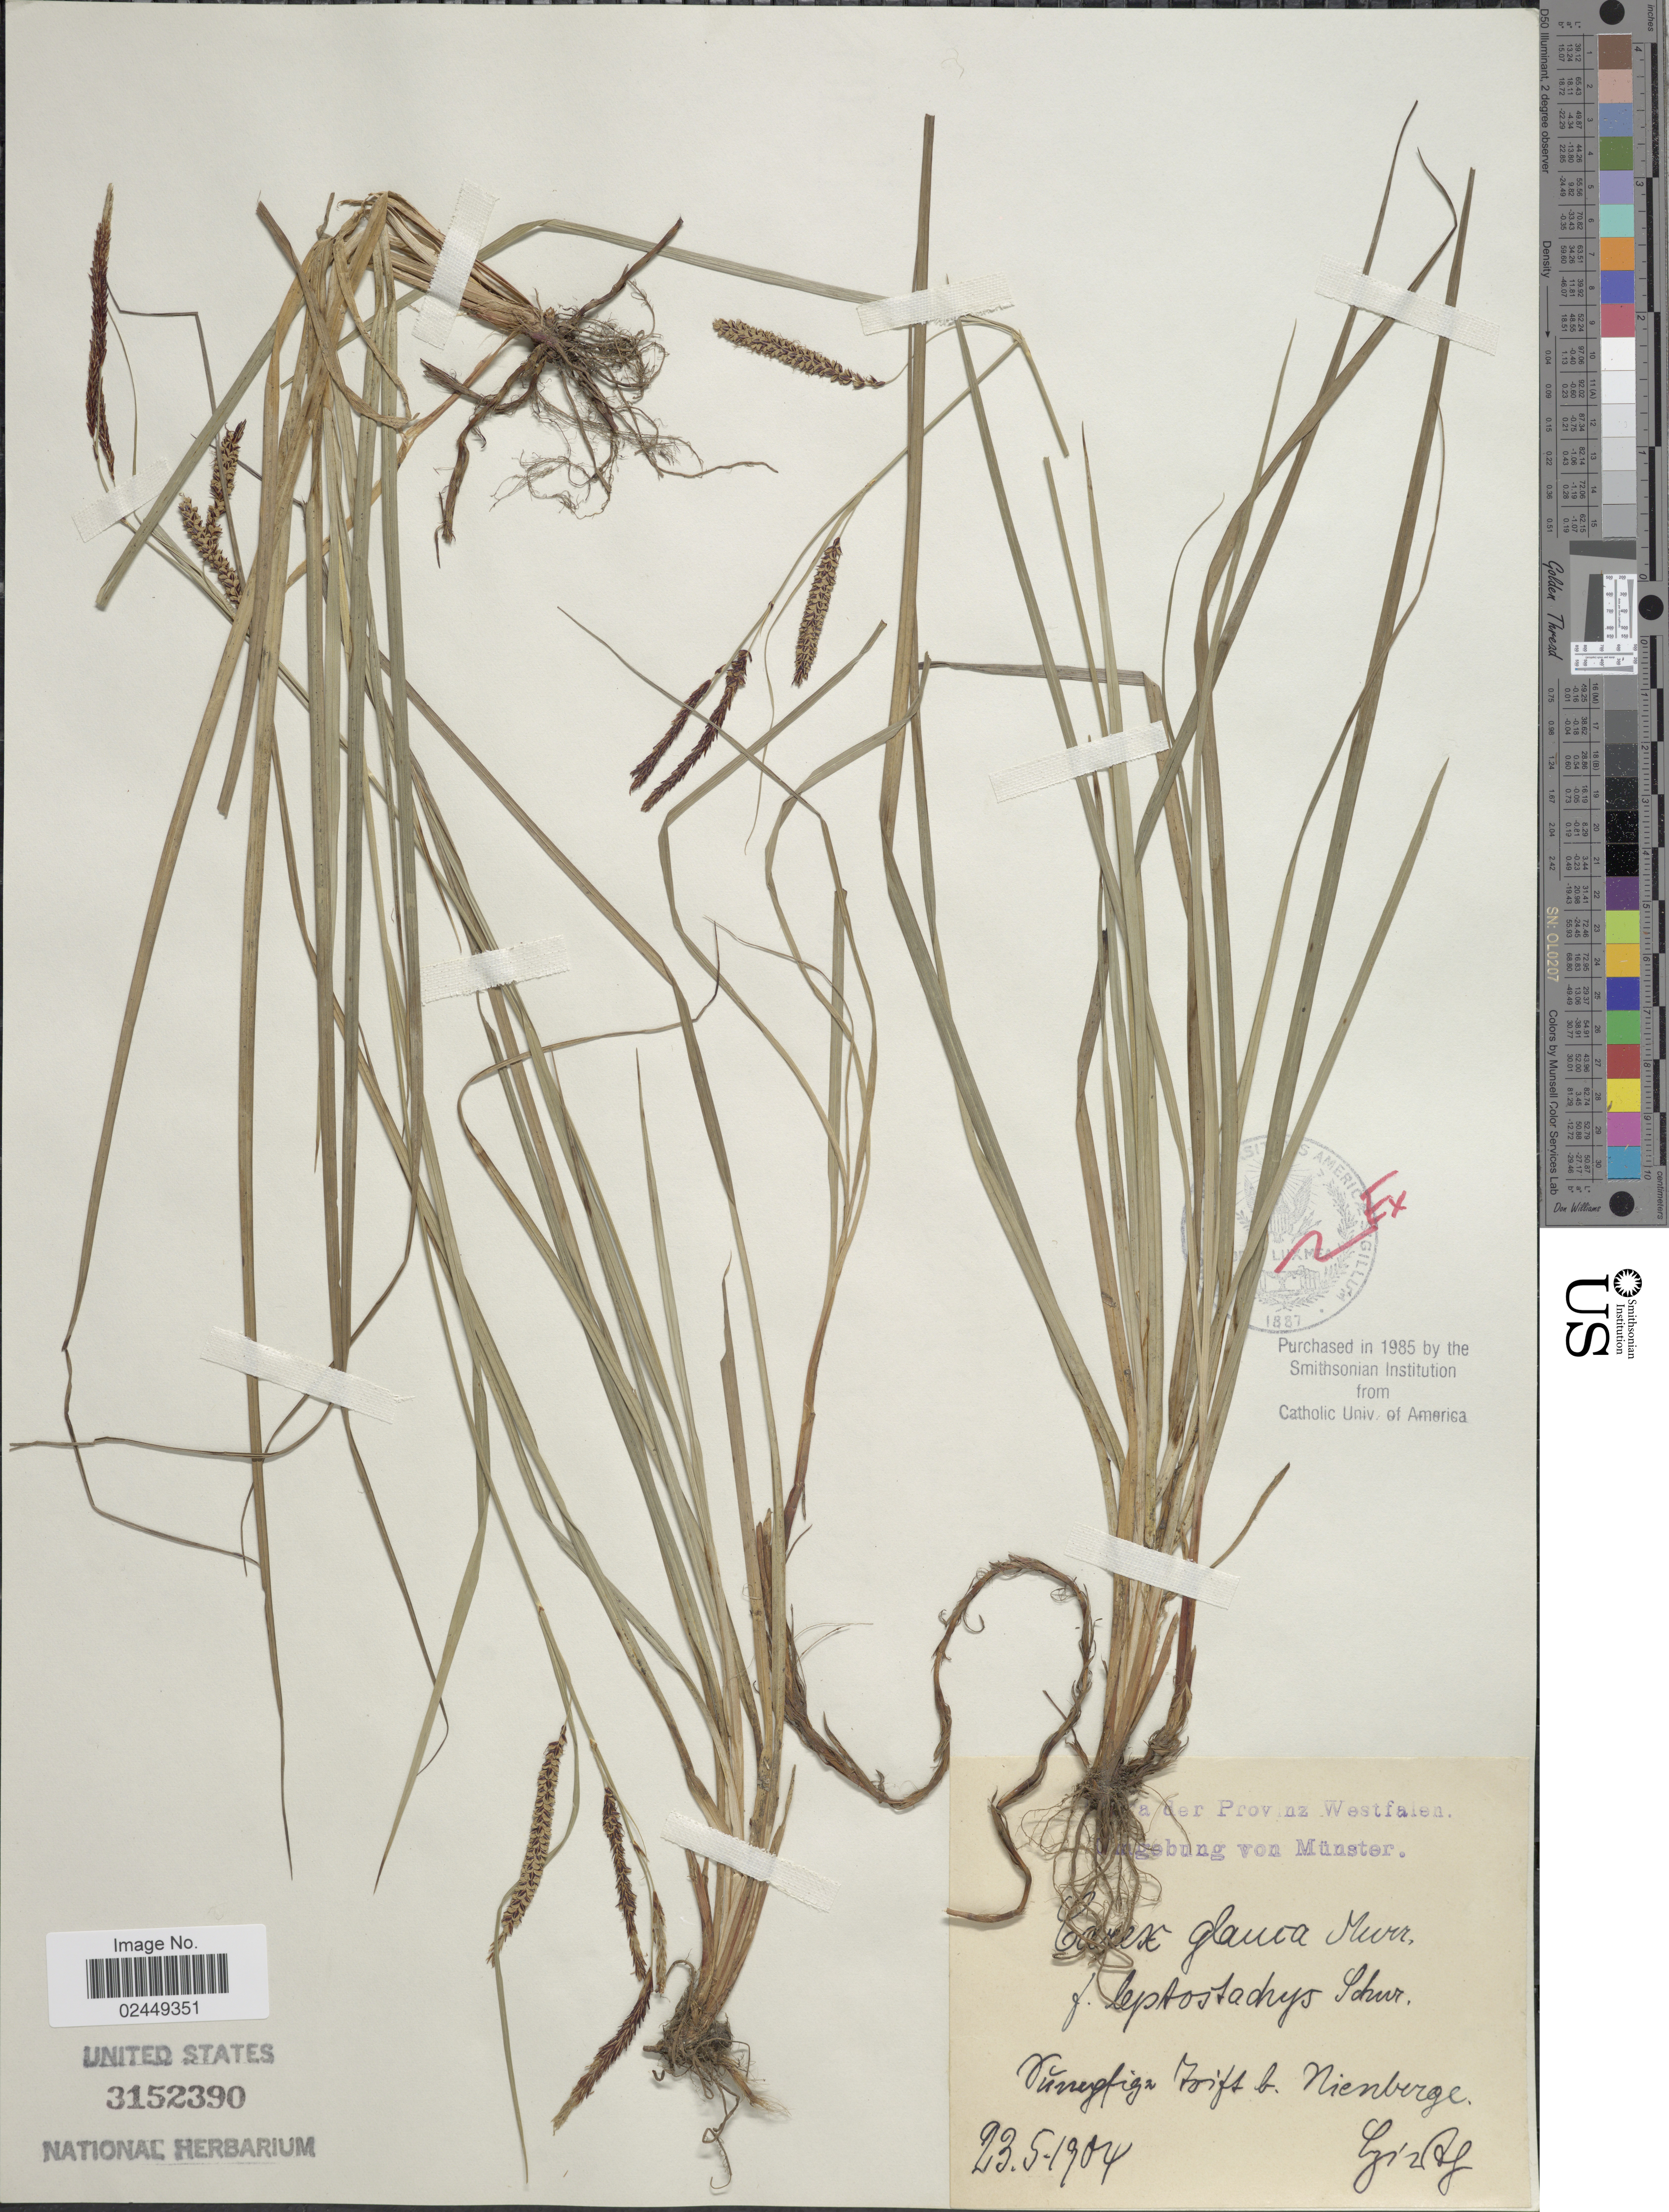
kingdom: Plantae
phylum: Tracheophyta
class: Liliopsida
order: Poales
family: Cyperaceae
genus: Carex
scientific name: Carex flacca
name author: Schreb.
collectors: Gioff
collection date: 1904-05-23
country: Germany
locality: Nunegfiga[interpreted] Foifs b. Nienberge, der Provinz Westfalen [illegible text] Von Munster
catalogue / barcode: US 3152390